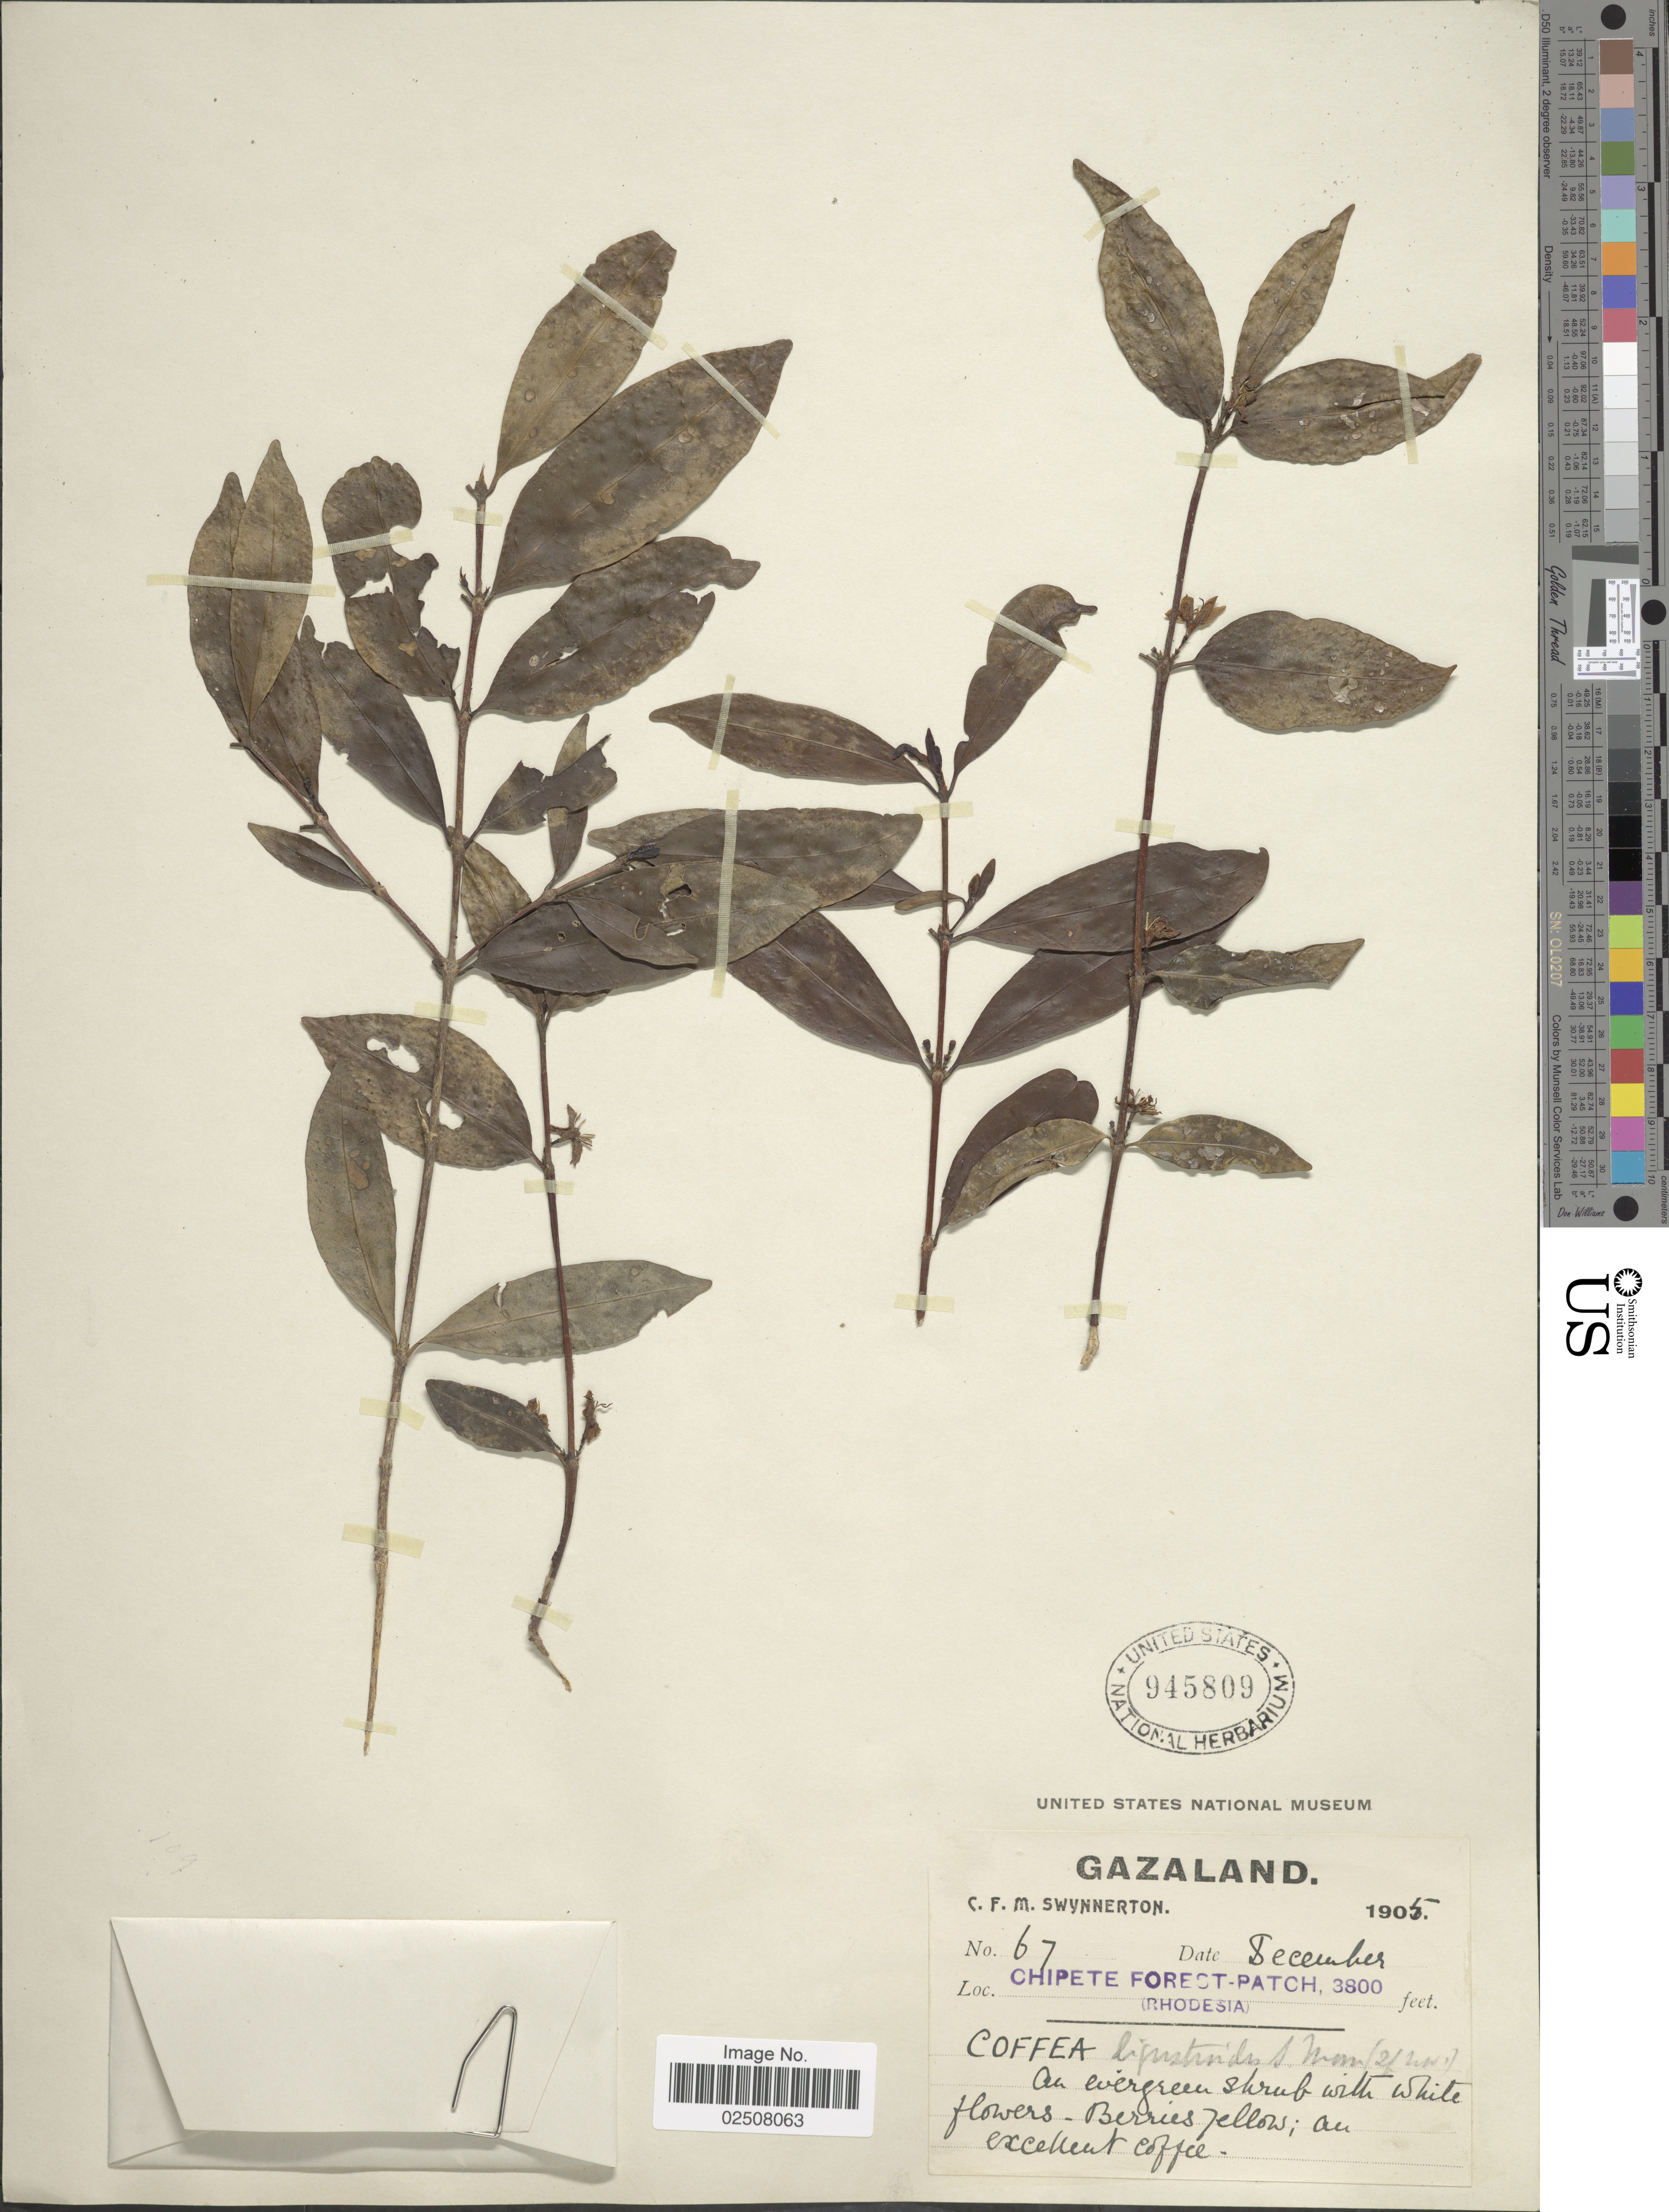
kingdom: Plantae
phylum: Tracheophyta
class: Magnoliopsida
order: Gentianales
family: Rubiaceae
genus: Coffea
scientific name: Coffea ligustroides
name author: S. Moore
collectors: C. Swynnerton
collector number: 67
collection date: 1905-12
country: Zimbabwe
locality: Gazaland, Chipete Forest-Patch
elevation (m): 1158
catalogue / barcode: US 945809